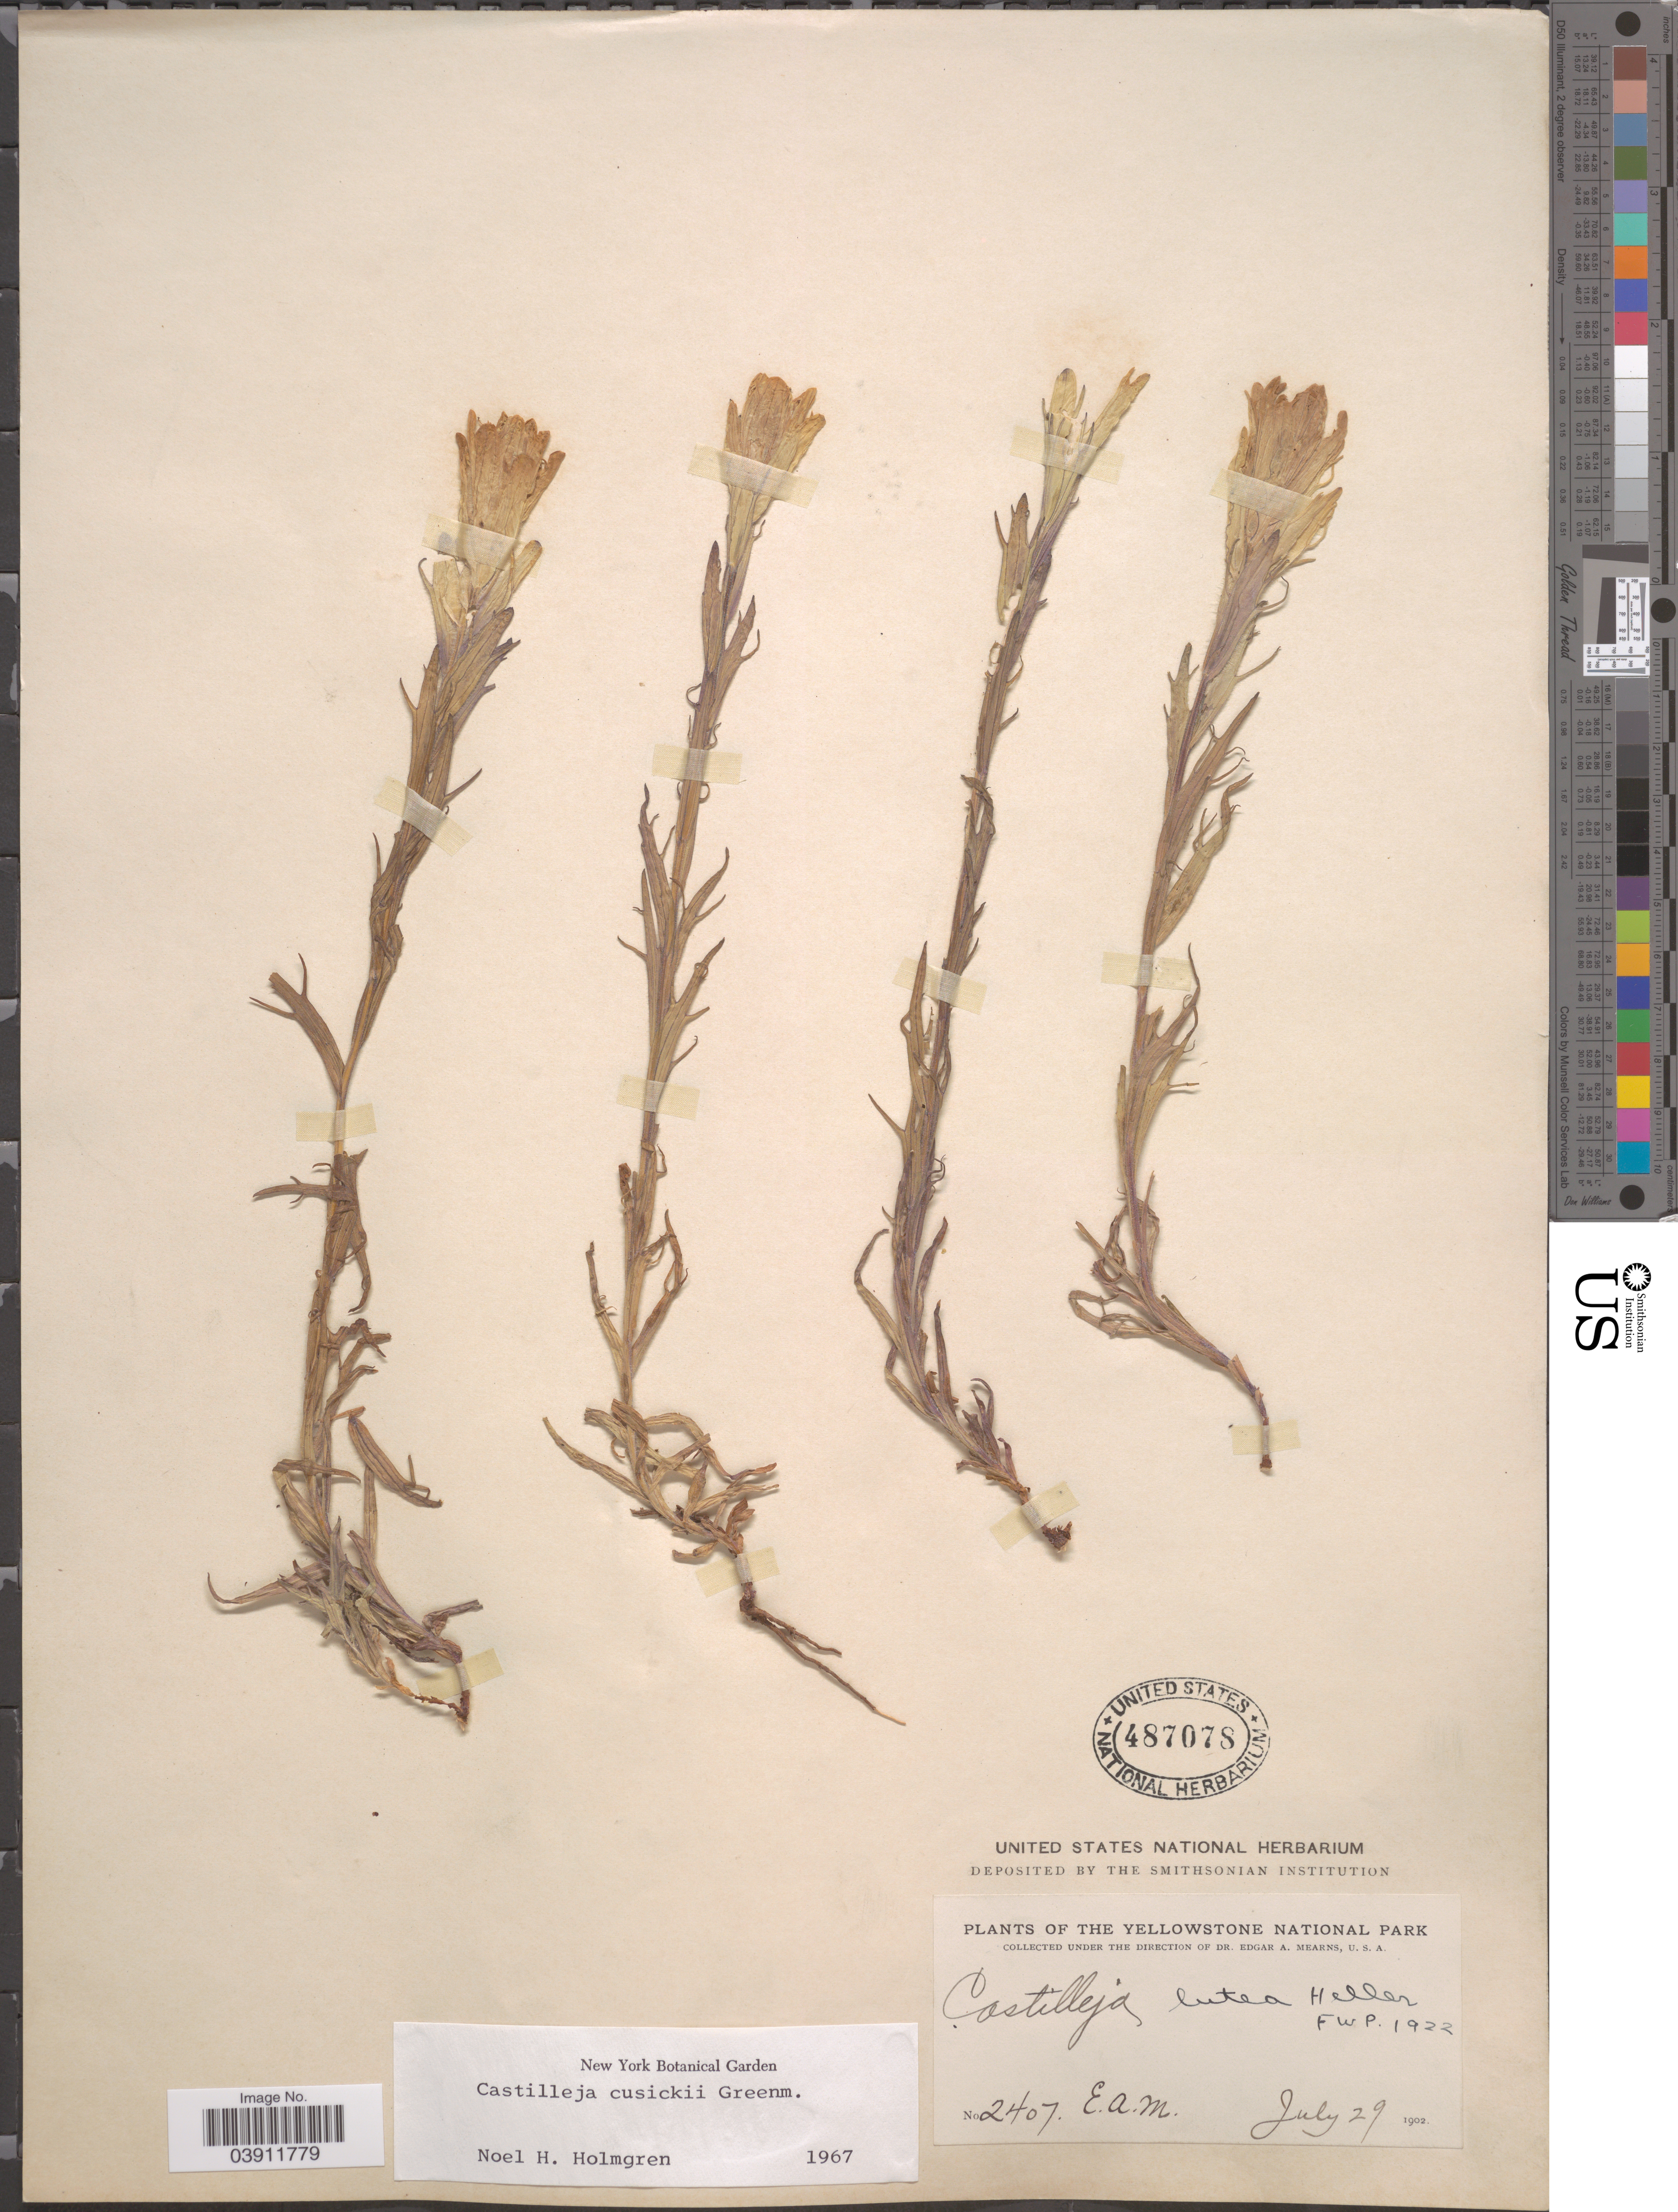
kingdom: Plantae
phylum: Tracheophyta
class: Magnoliopsida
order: Lamiales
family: Orobanchaceae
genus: Castilleja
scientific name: Castilleja cusickii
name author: Greenm.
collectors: E. A. Mearns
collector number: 2407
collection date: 1902-07-29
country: United States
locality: Yellowstone National Park.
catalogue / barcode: US 487078